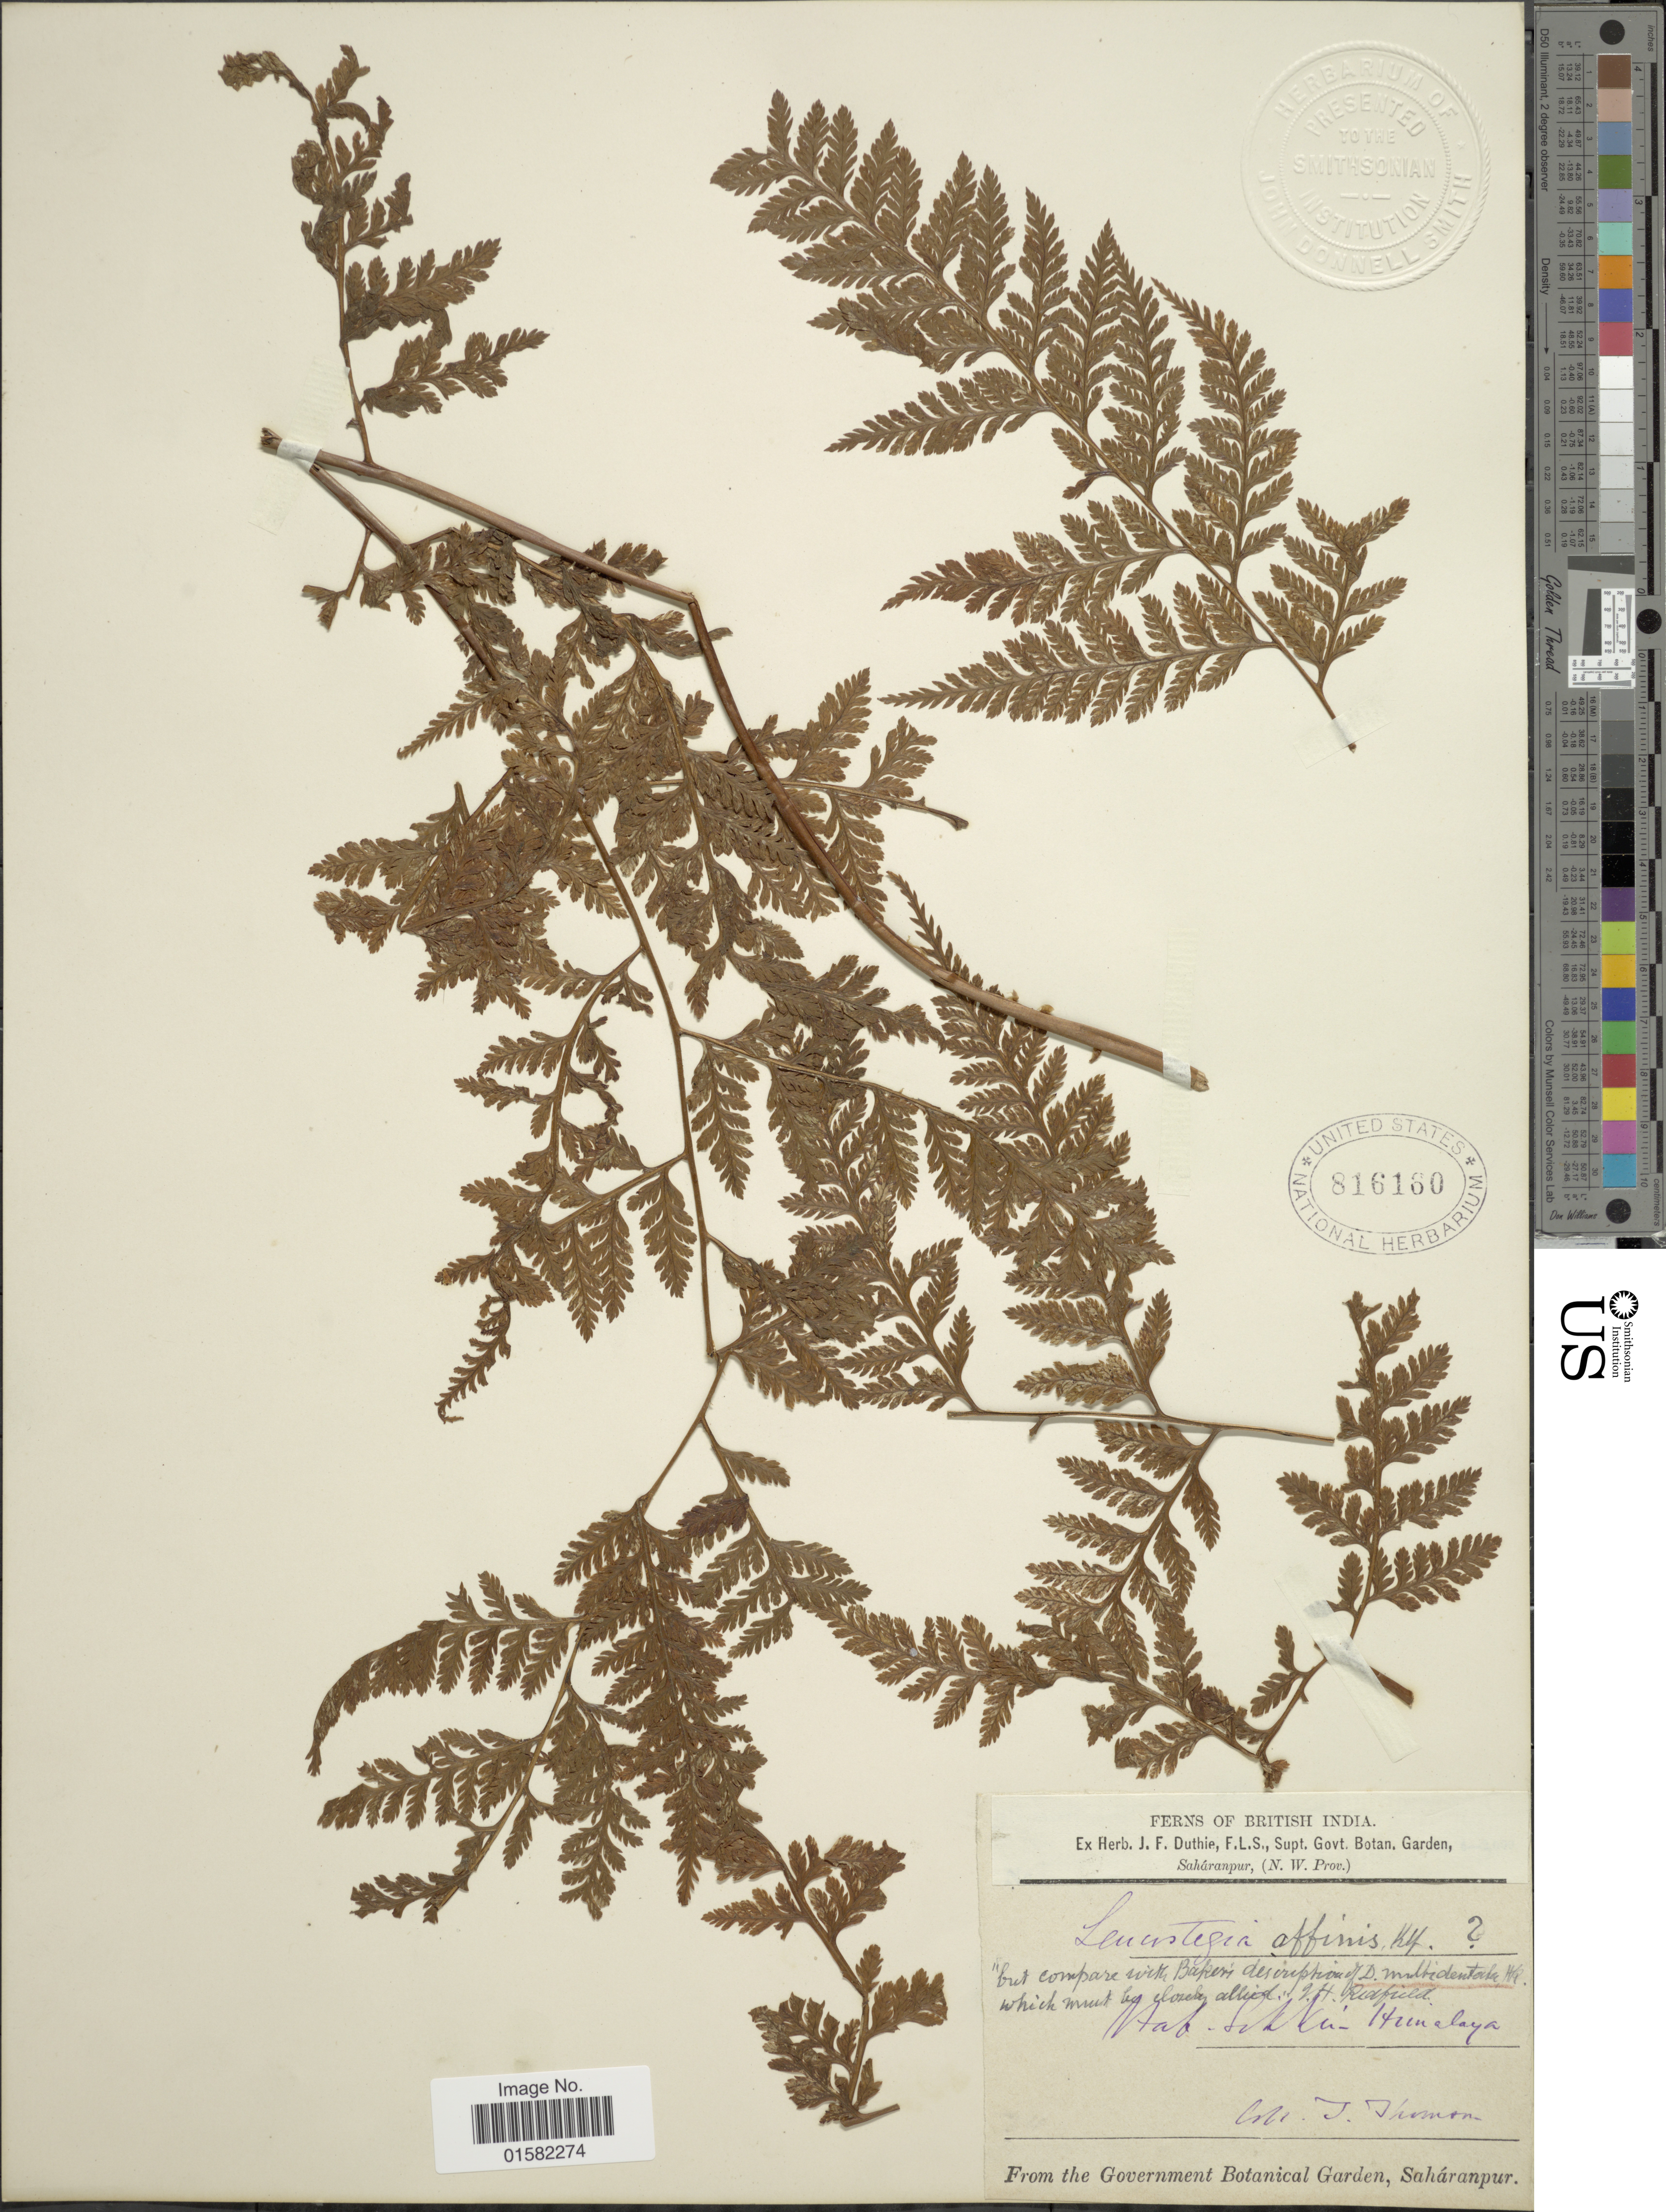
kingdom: Plantae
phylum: Tracheophyta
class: Polypodiopsida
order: Polypodiales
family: Davalliaceae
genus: Davallodes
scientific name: Davallodes multidentata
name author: (Hook.) M. Kato & Tsutsumi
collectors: T. Thomson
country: India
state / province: Sikkim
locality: Himalaya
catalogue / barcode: US 816160